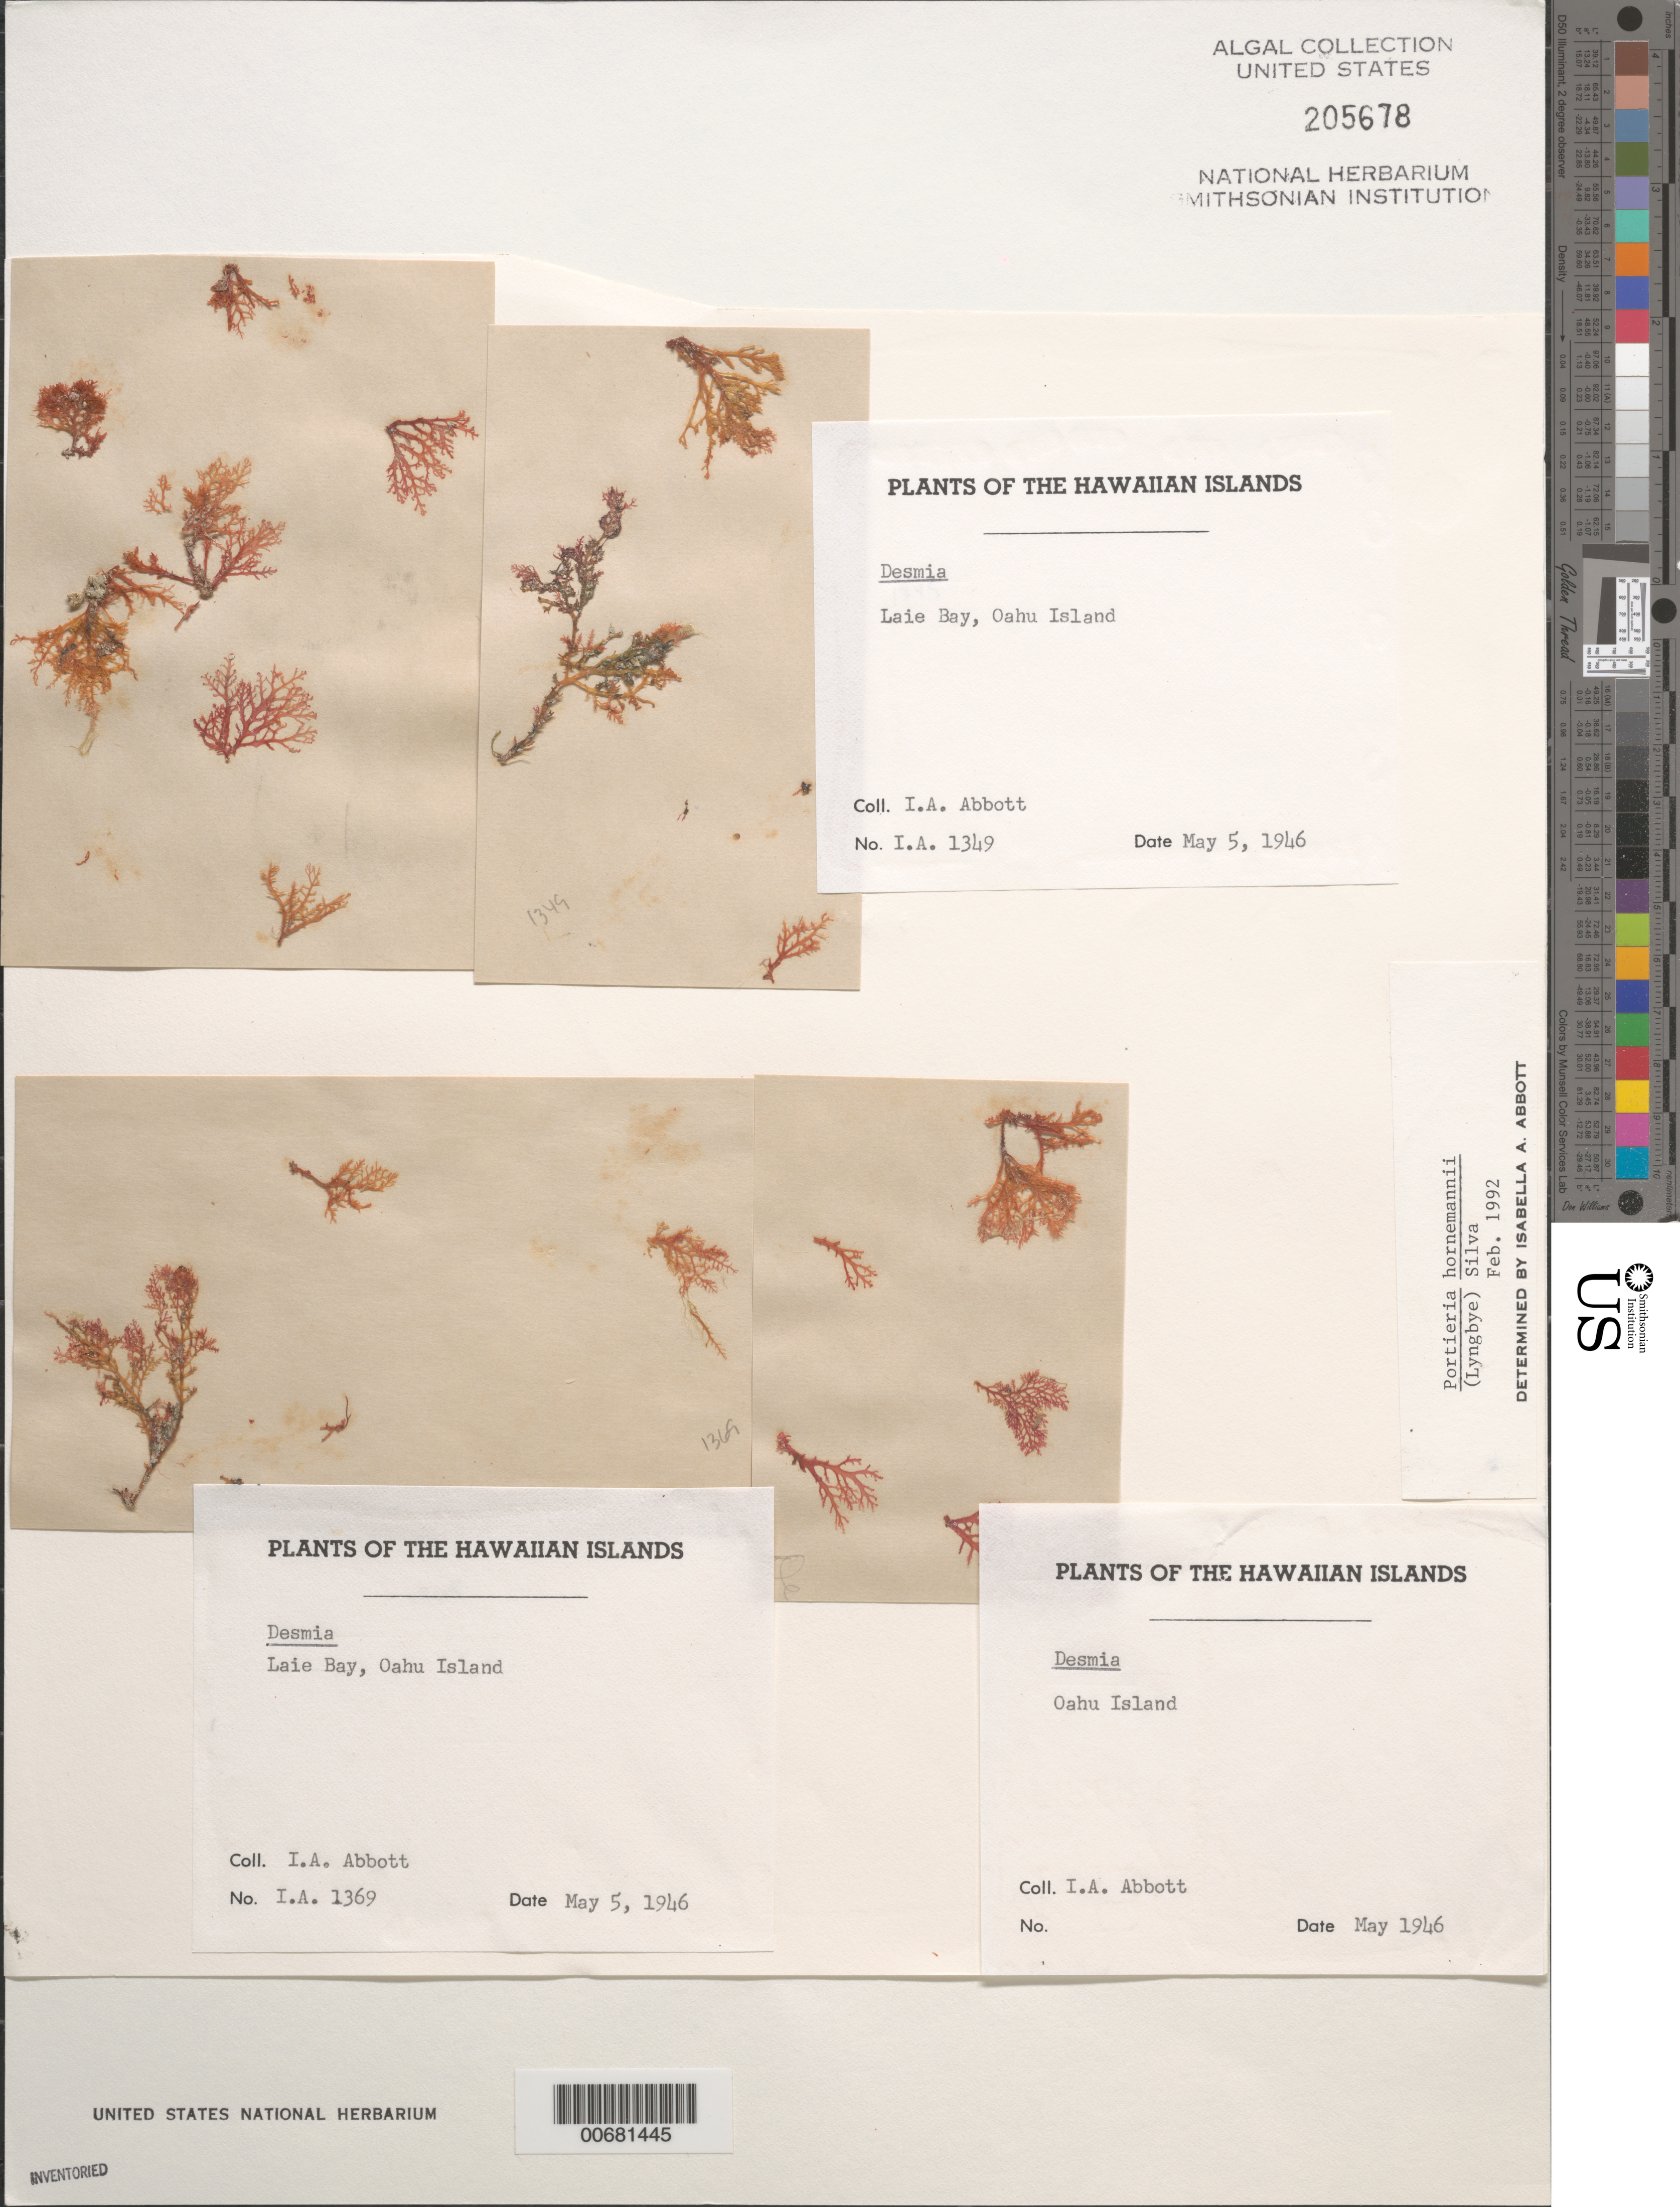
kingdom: Plantae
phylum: Rhodophyta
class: Florideophyceae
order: Gigartinales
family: Rhizophyllidaceae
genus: Portieria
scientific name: Portieria hornemannii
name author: (Lyngbye) P.C. Silva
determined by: Abbott, Isabella A.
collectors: I. A. Abbott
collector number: IAA 1349 & IAA 1369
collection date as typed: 05 May 1946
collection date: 1946-05-05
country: United States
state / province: Hawaii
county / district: Honolulu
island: Oahu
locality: Laie Bay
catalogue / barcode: US 205678